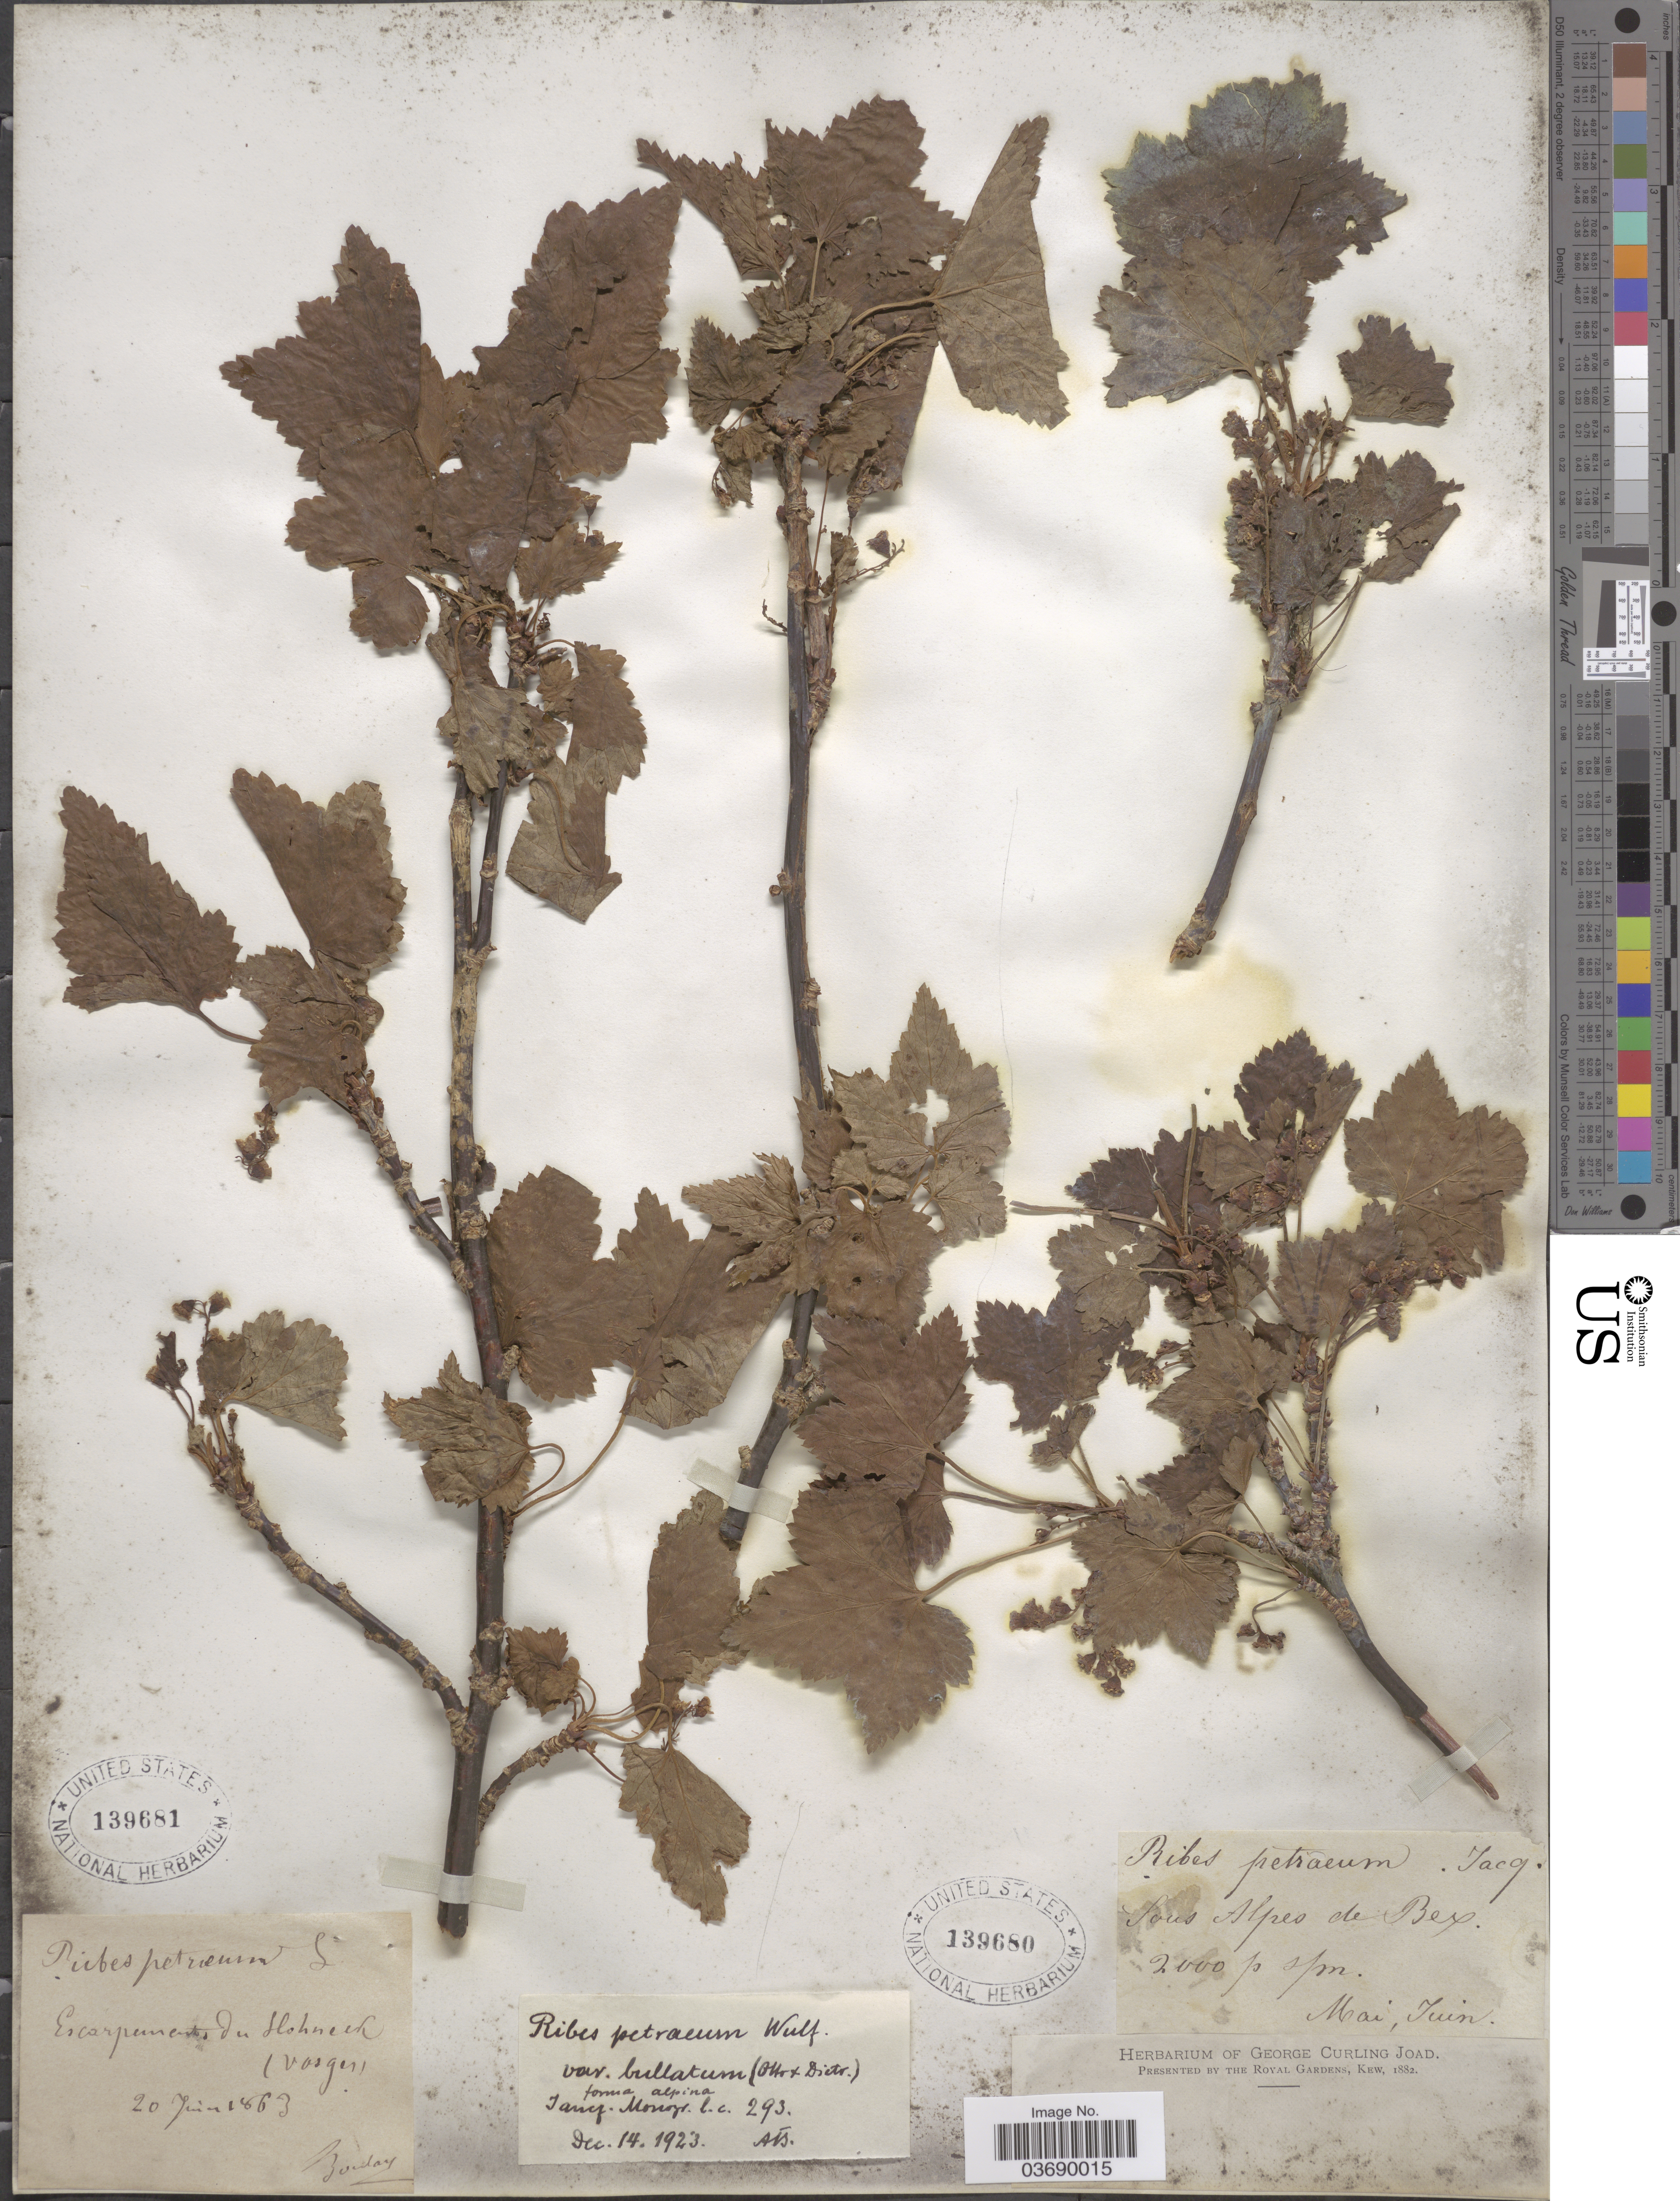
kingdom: Plantae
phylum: Tracheophyta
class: Magnoliopsida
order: Saxifragales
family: Grossulariaceae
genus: Ribes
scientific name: Ribes petraeum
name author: Wulfen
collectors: ex herb. George Curling Joad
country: Switzerland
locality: Sous Alpes de Bex.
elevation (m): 610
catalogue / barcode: US 139680-2